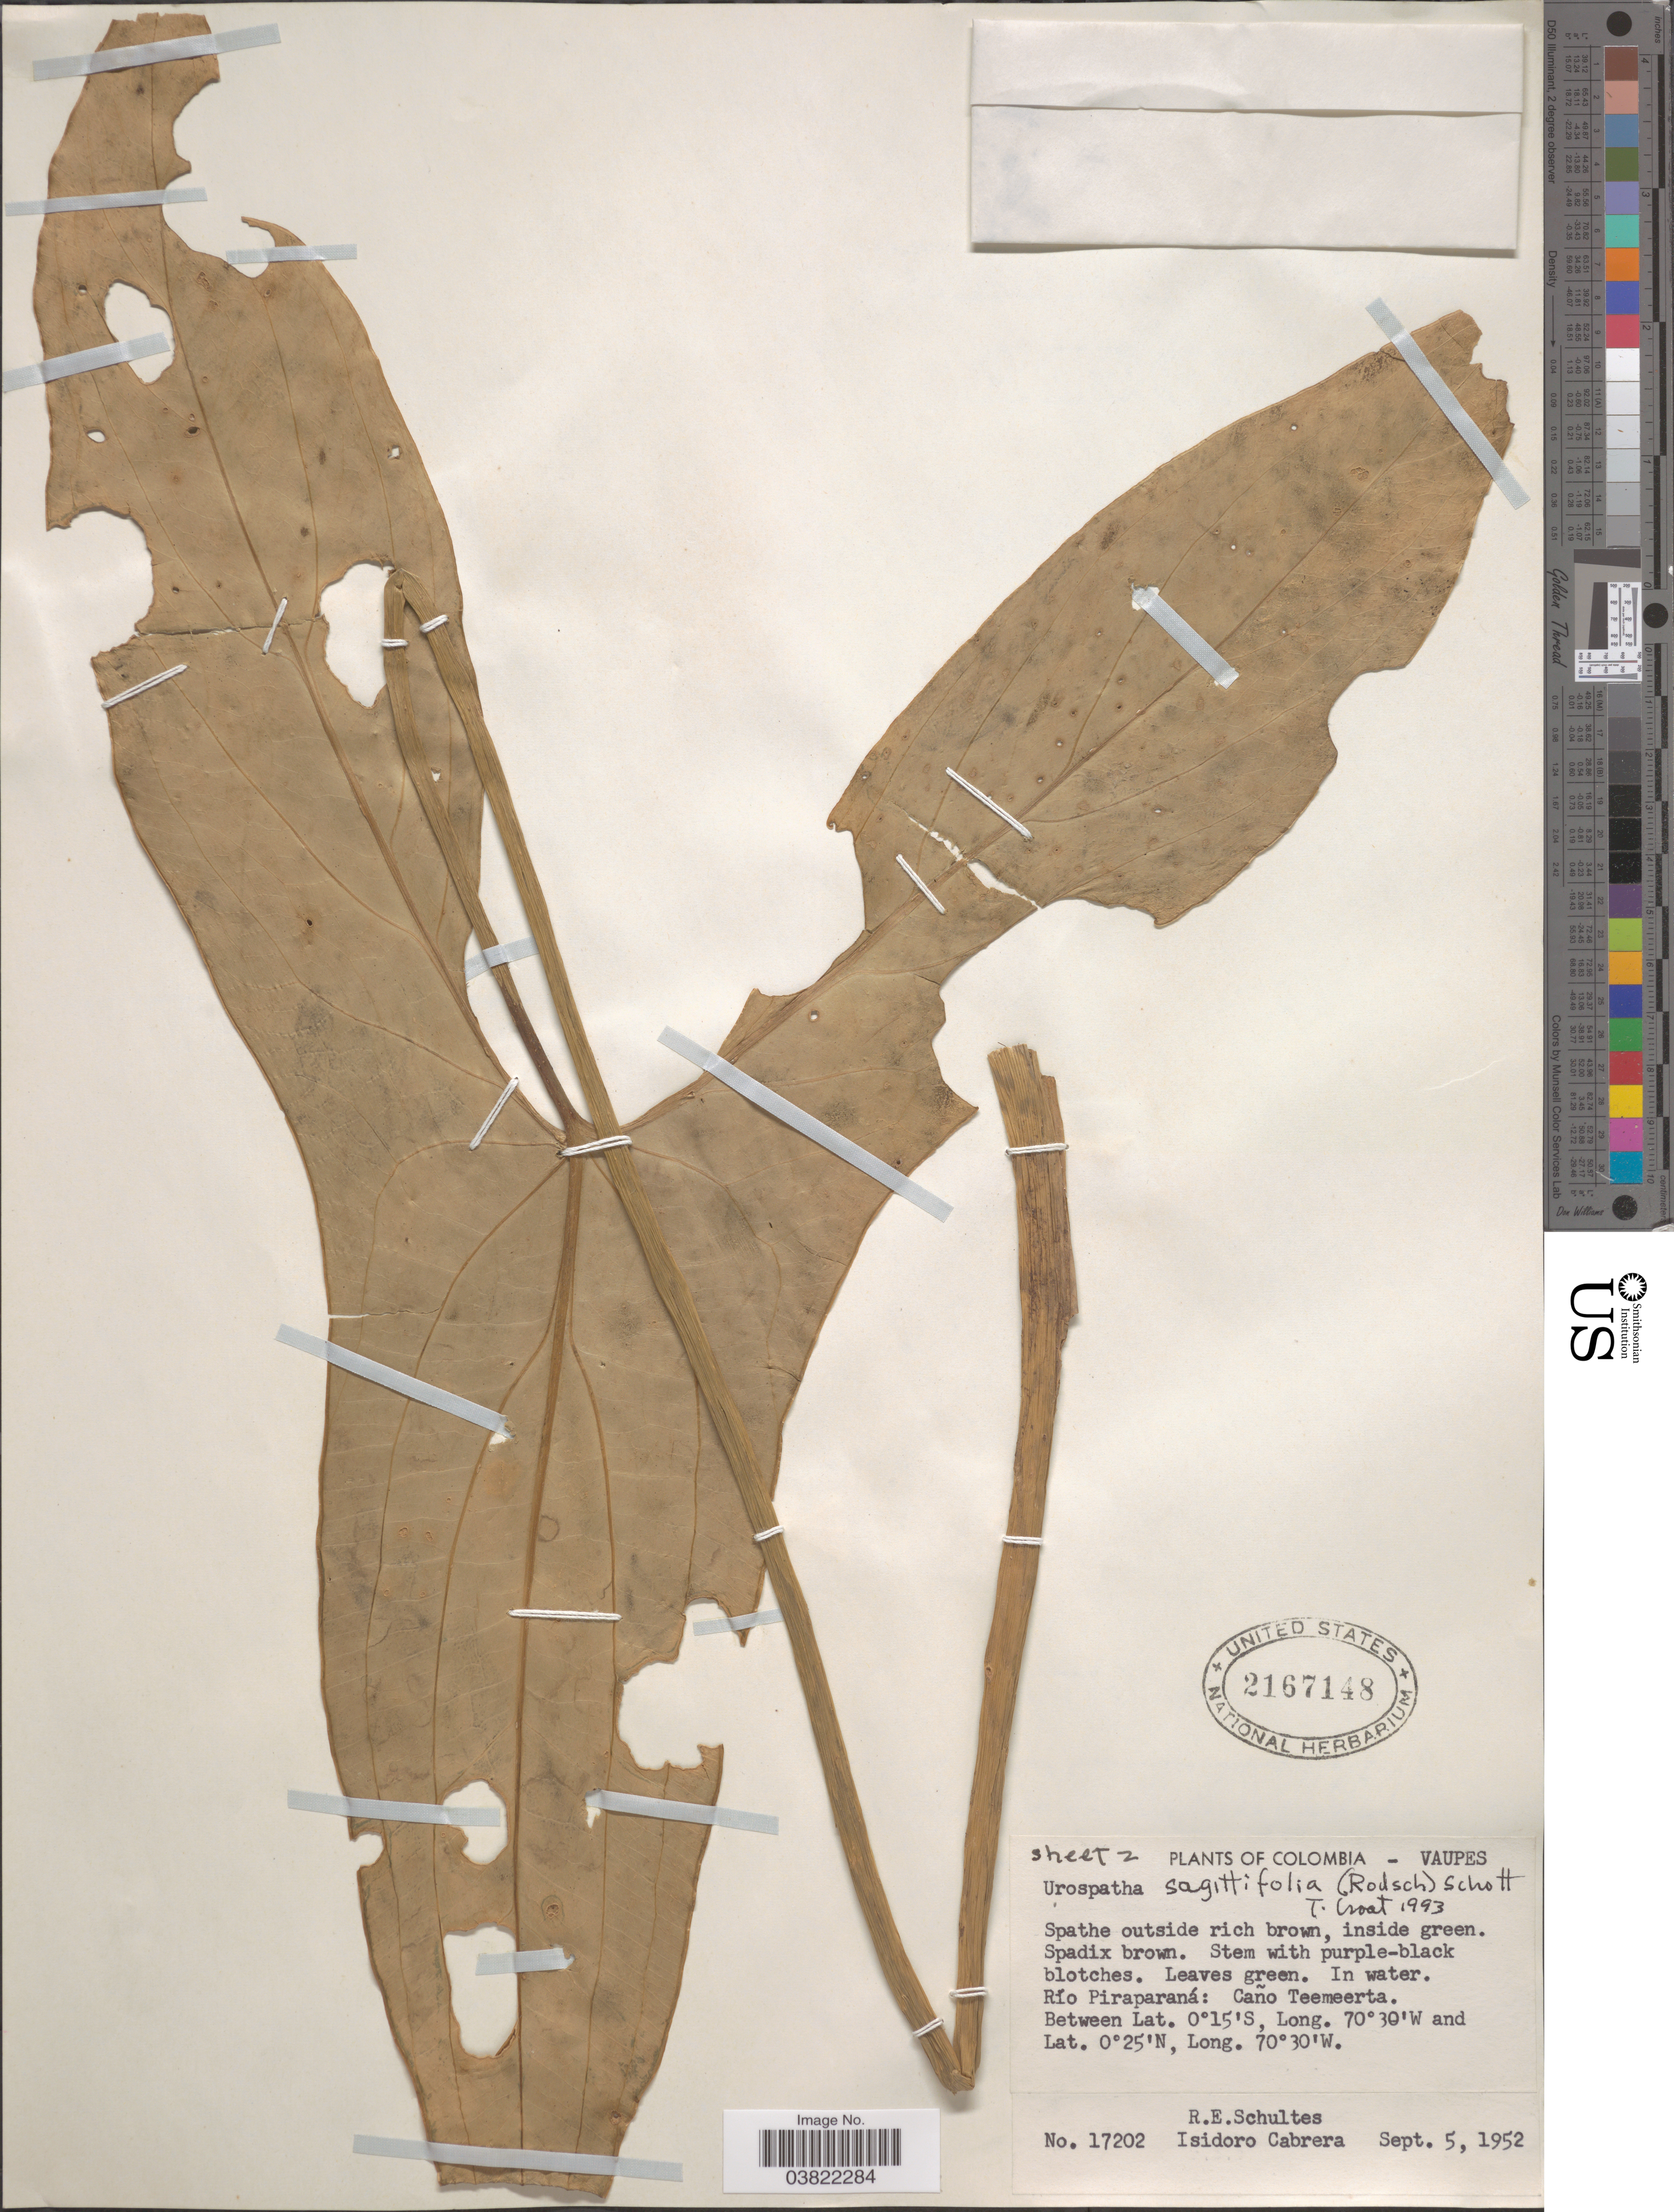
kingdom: Plantae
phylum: Tracheophyta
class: Liliopsida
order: Alismatales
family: Araceae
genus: Urospatha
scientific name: Urospatha sagittifolia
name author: (Rudge) Schott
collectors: R. E. Schultes & I. Cabrera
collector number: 17202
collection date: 1952-09-05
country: Colombia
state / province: Vaupés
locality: Río Piraparaná: Caño Teemeerta.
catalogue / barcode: US 2167148